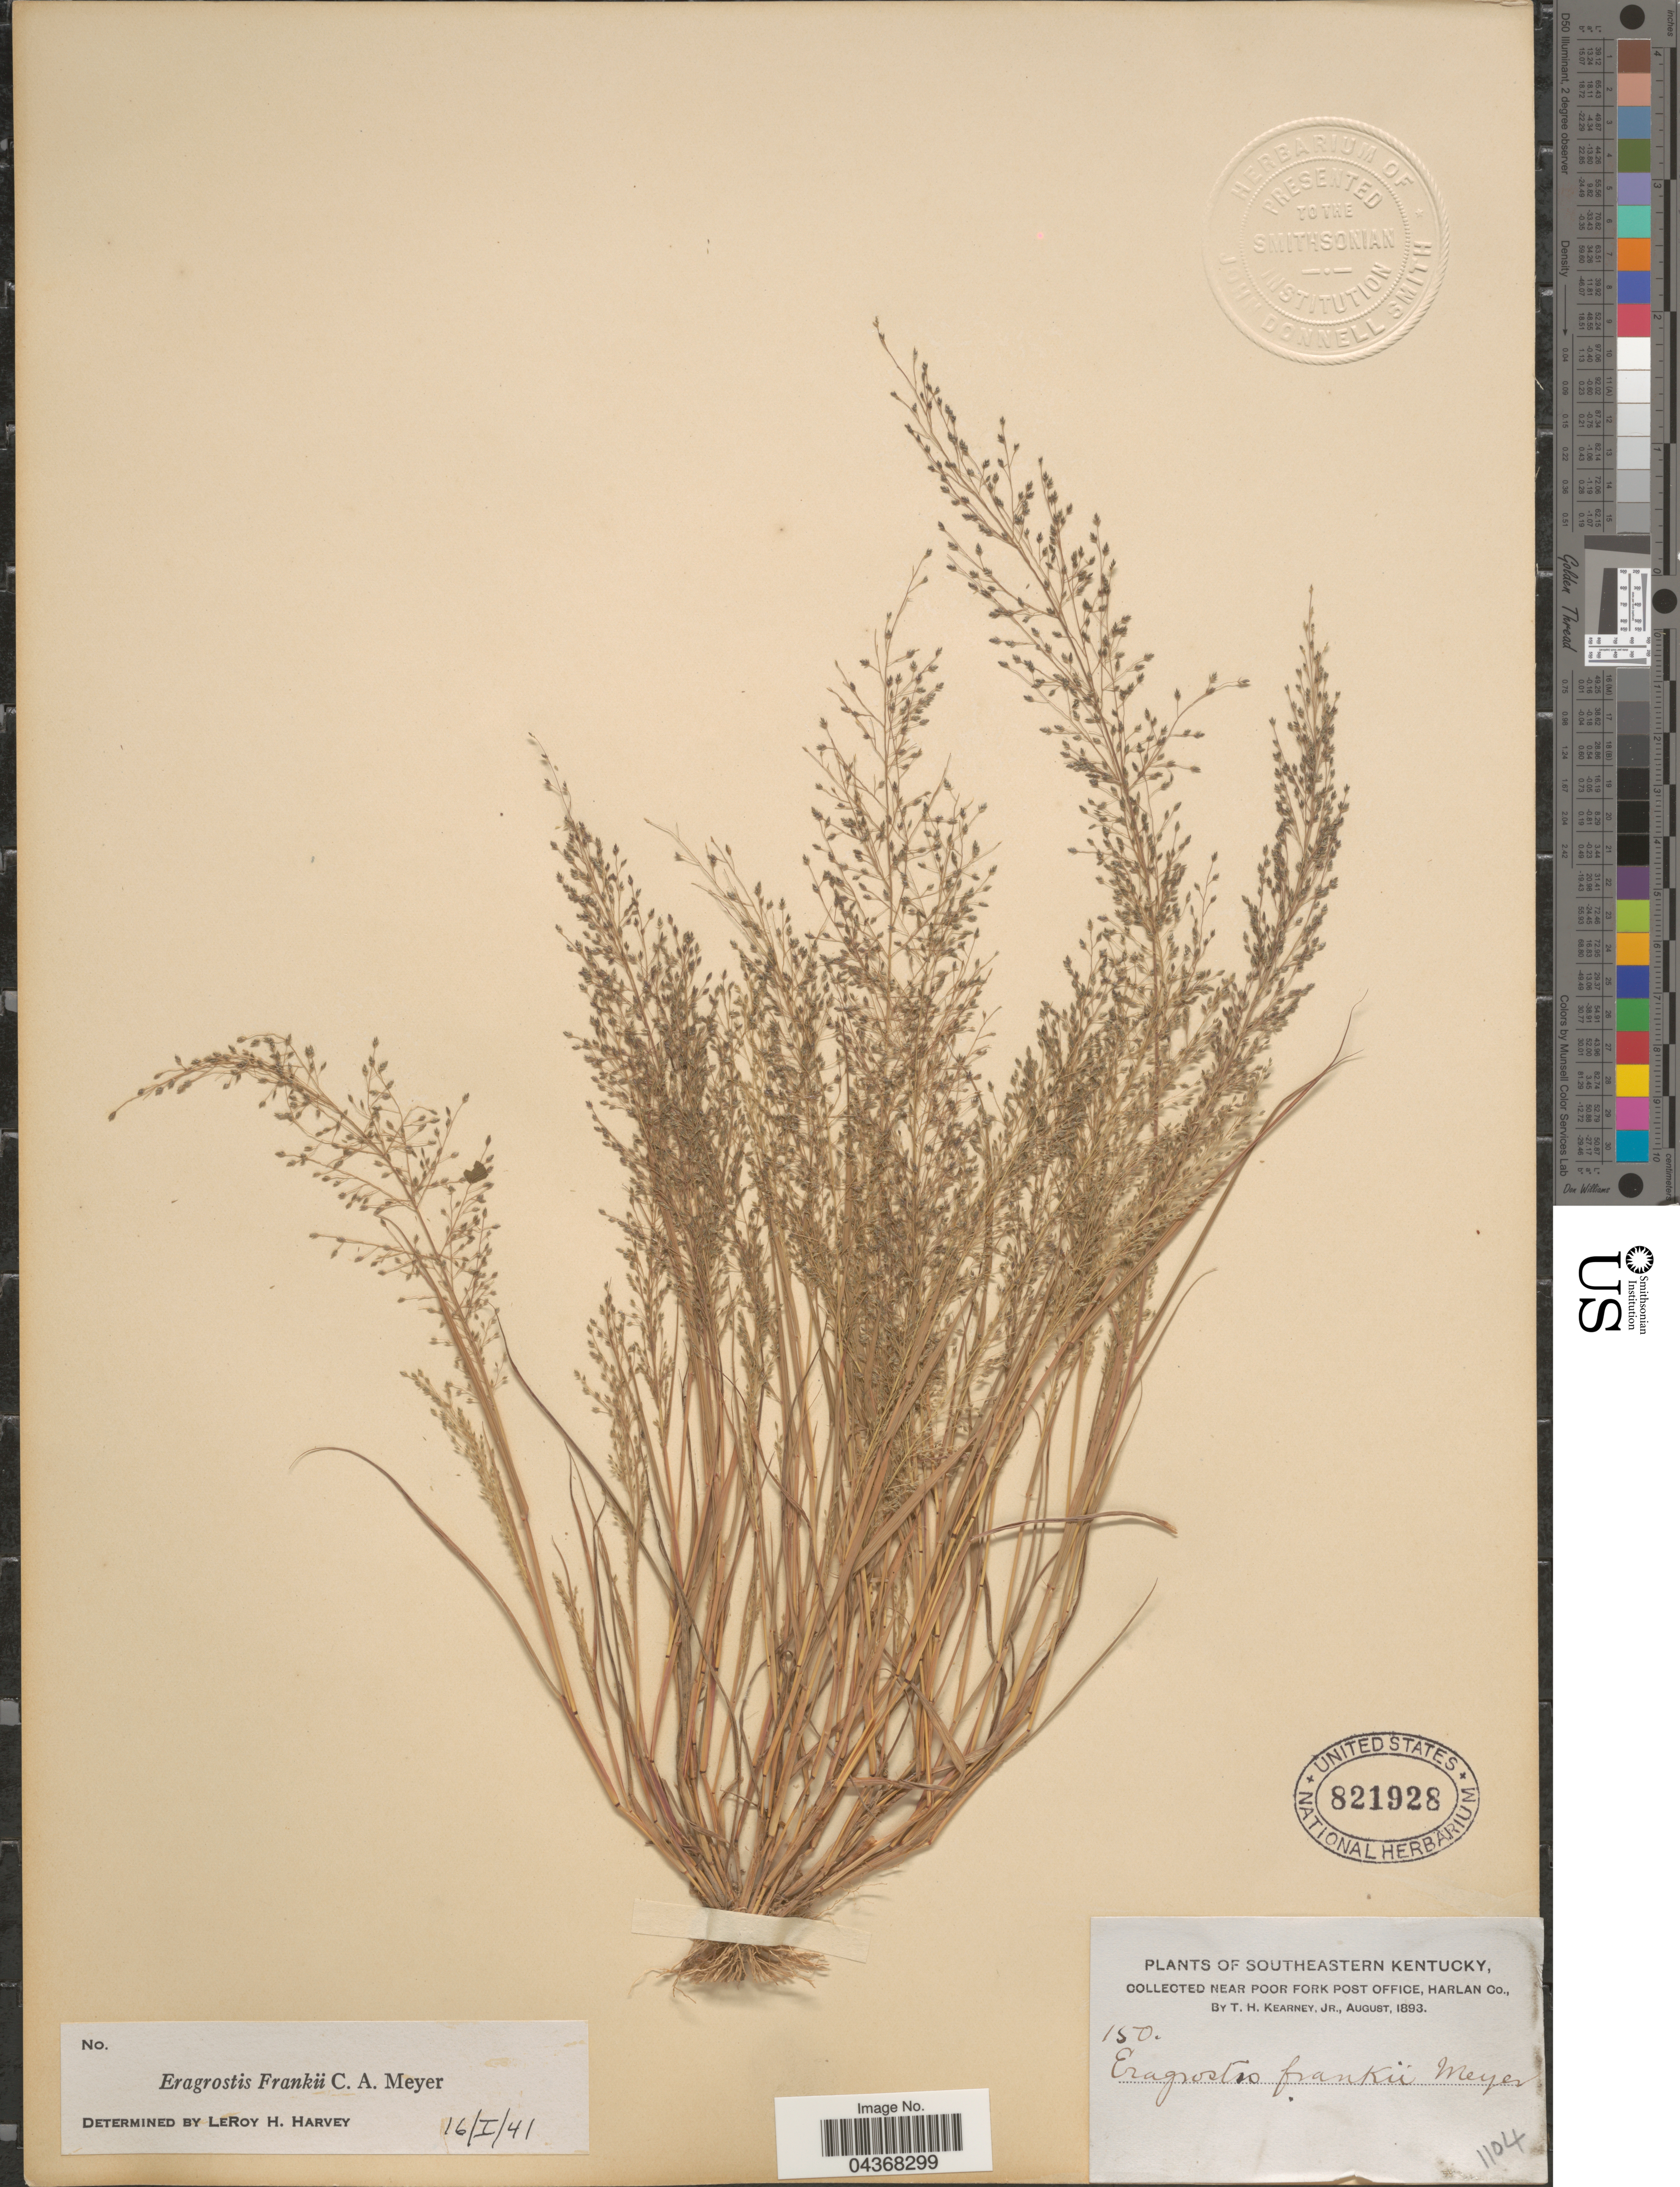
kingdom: Plantae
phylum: Tracheophyta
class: Liliopsida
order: Poales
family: Poaceae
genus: Eragrostis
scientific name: Eragrostis frankii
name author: C.A. Mey. ex Steud.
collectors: T. H. Kearney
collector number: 150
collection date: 1893-08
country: United States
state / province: Kentucky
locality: Southeastern Kentucky, near Poor Fork Post Office, Harlan Co.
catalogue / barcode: US 821928